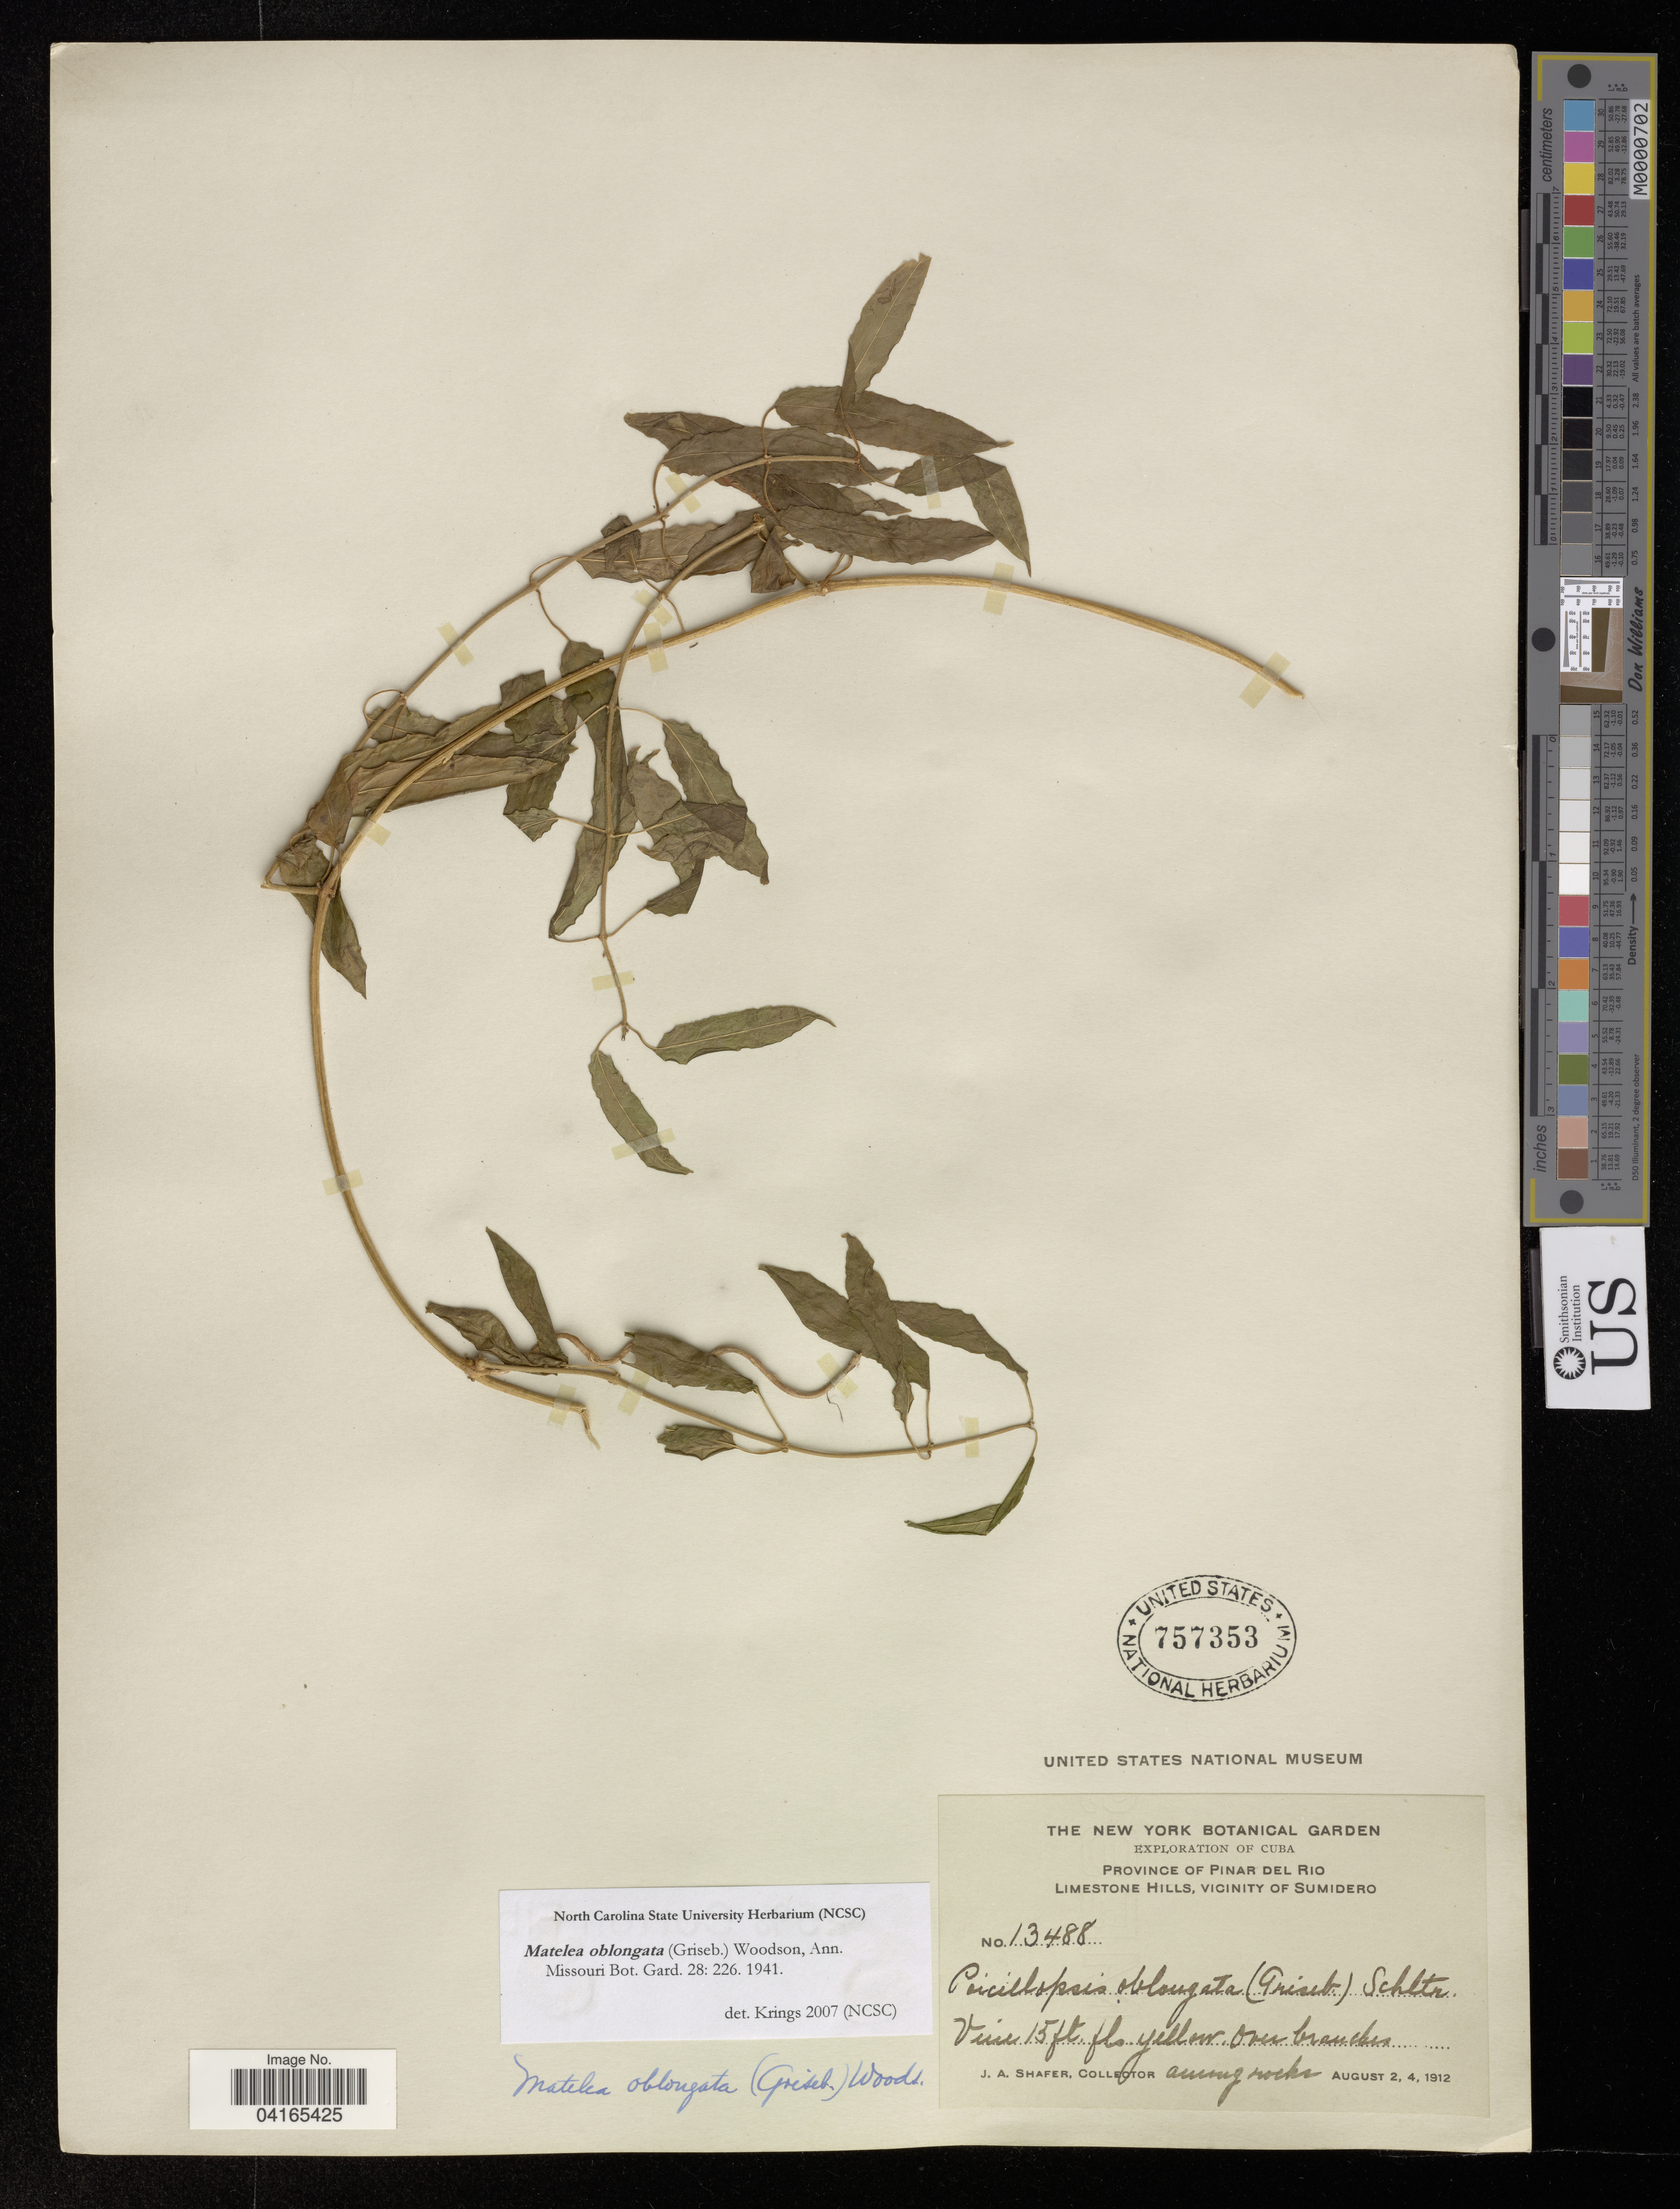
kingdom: Plantae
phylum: Tracheophyta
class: Magnoliopsida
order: Gentianales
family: Apocynaceae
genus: Matelea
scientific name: Matelea oblongata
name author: (Griseb.) Woodson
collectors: J. A. Schafer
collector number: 13488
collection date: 1912-08-02/1912-08-04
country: Cuba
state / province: Pinar del Río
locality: Province of Pinar Del Rio. Limestone Hills, Vicinity of Sumidero.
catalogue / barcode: US 757353